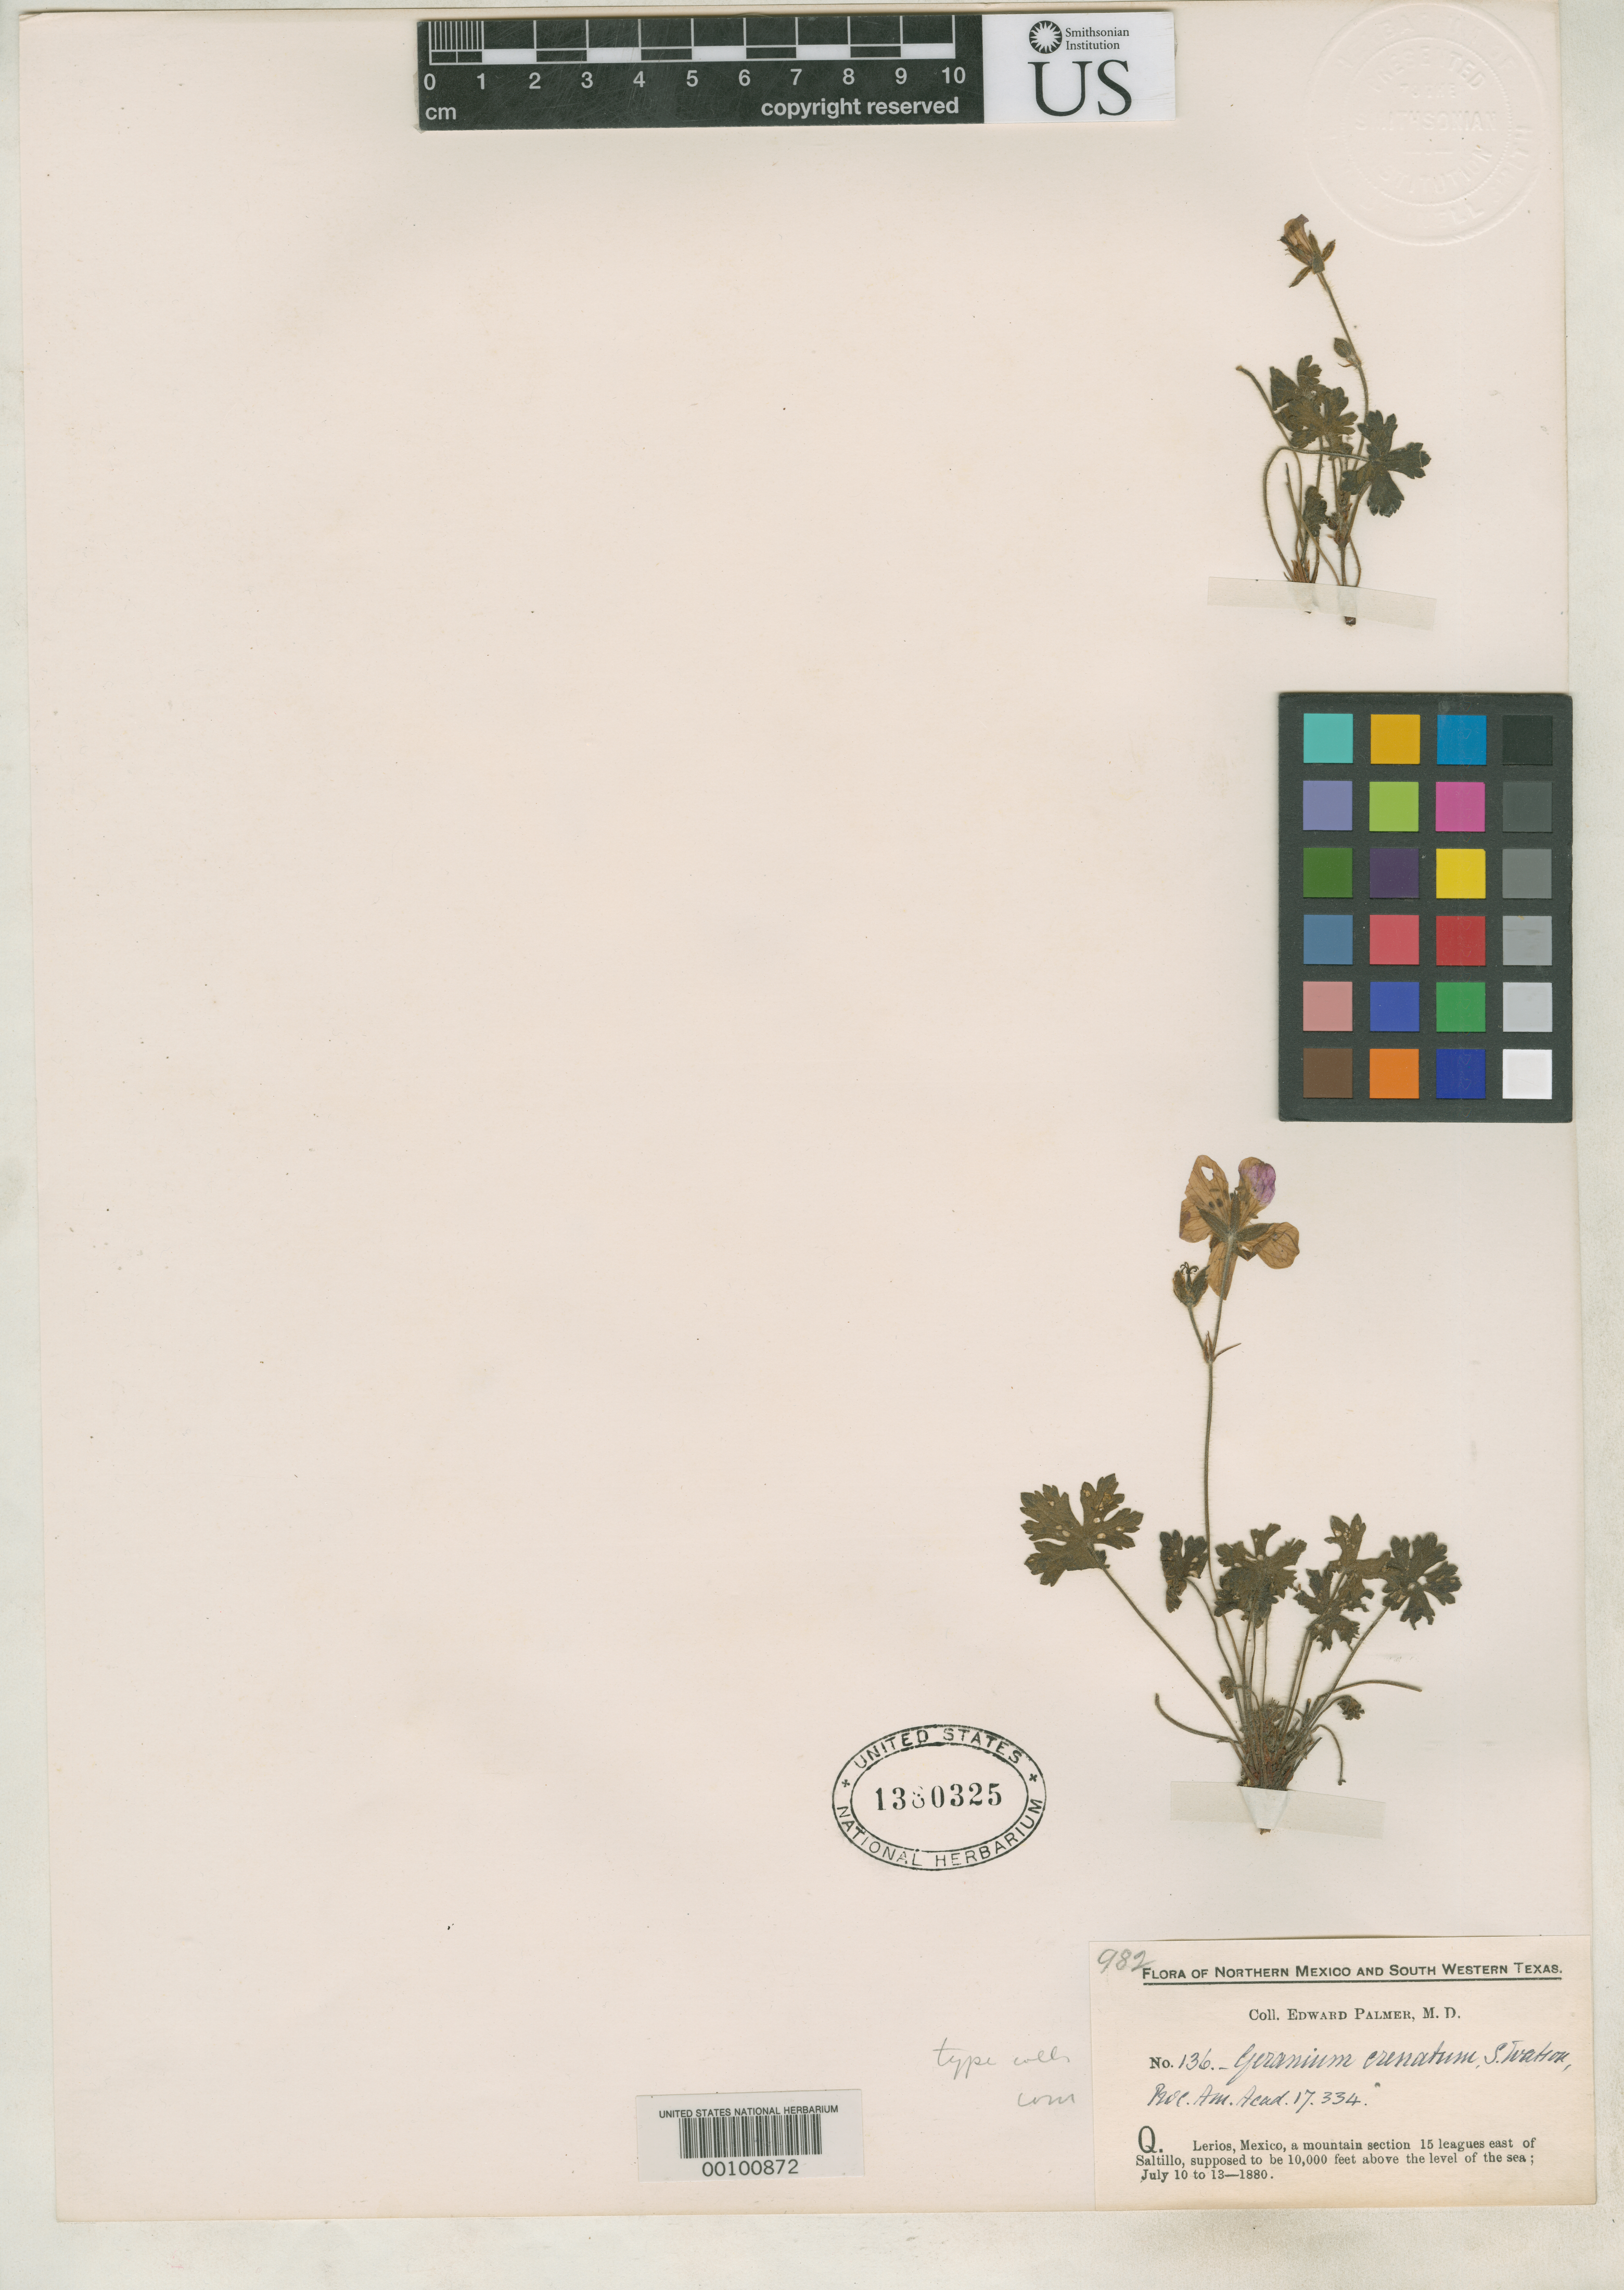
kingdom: Plantae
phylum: Tracheophyta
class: Magnoliopsida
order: Geraniales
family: Geraniaceae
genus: Geranium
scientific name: Geranium crenatum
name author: S. Watson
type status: Type Collection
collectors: E. Palmer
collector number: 136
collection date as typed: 10 Jul 1880 to 13 Jul 1880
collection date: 1880-07-10/1880-07-13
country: Mexico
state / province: Coahuila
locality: Lerios, mountain section 15 leagues E of Saltillo.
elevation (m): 3048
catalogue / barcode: US 1380325